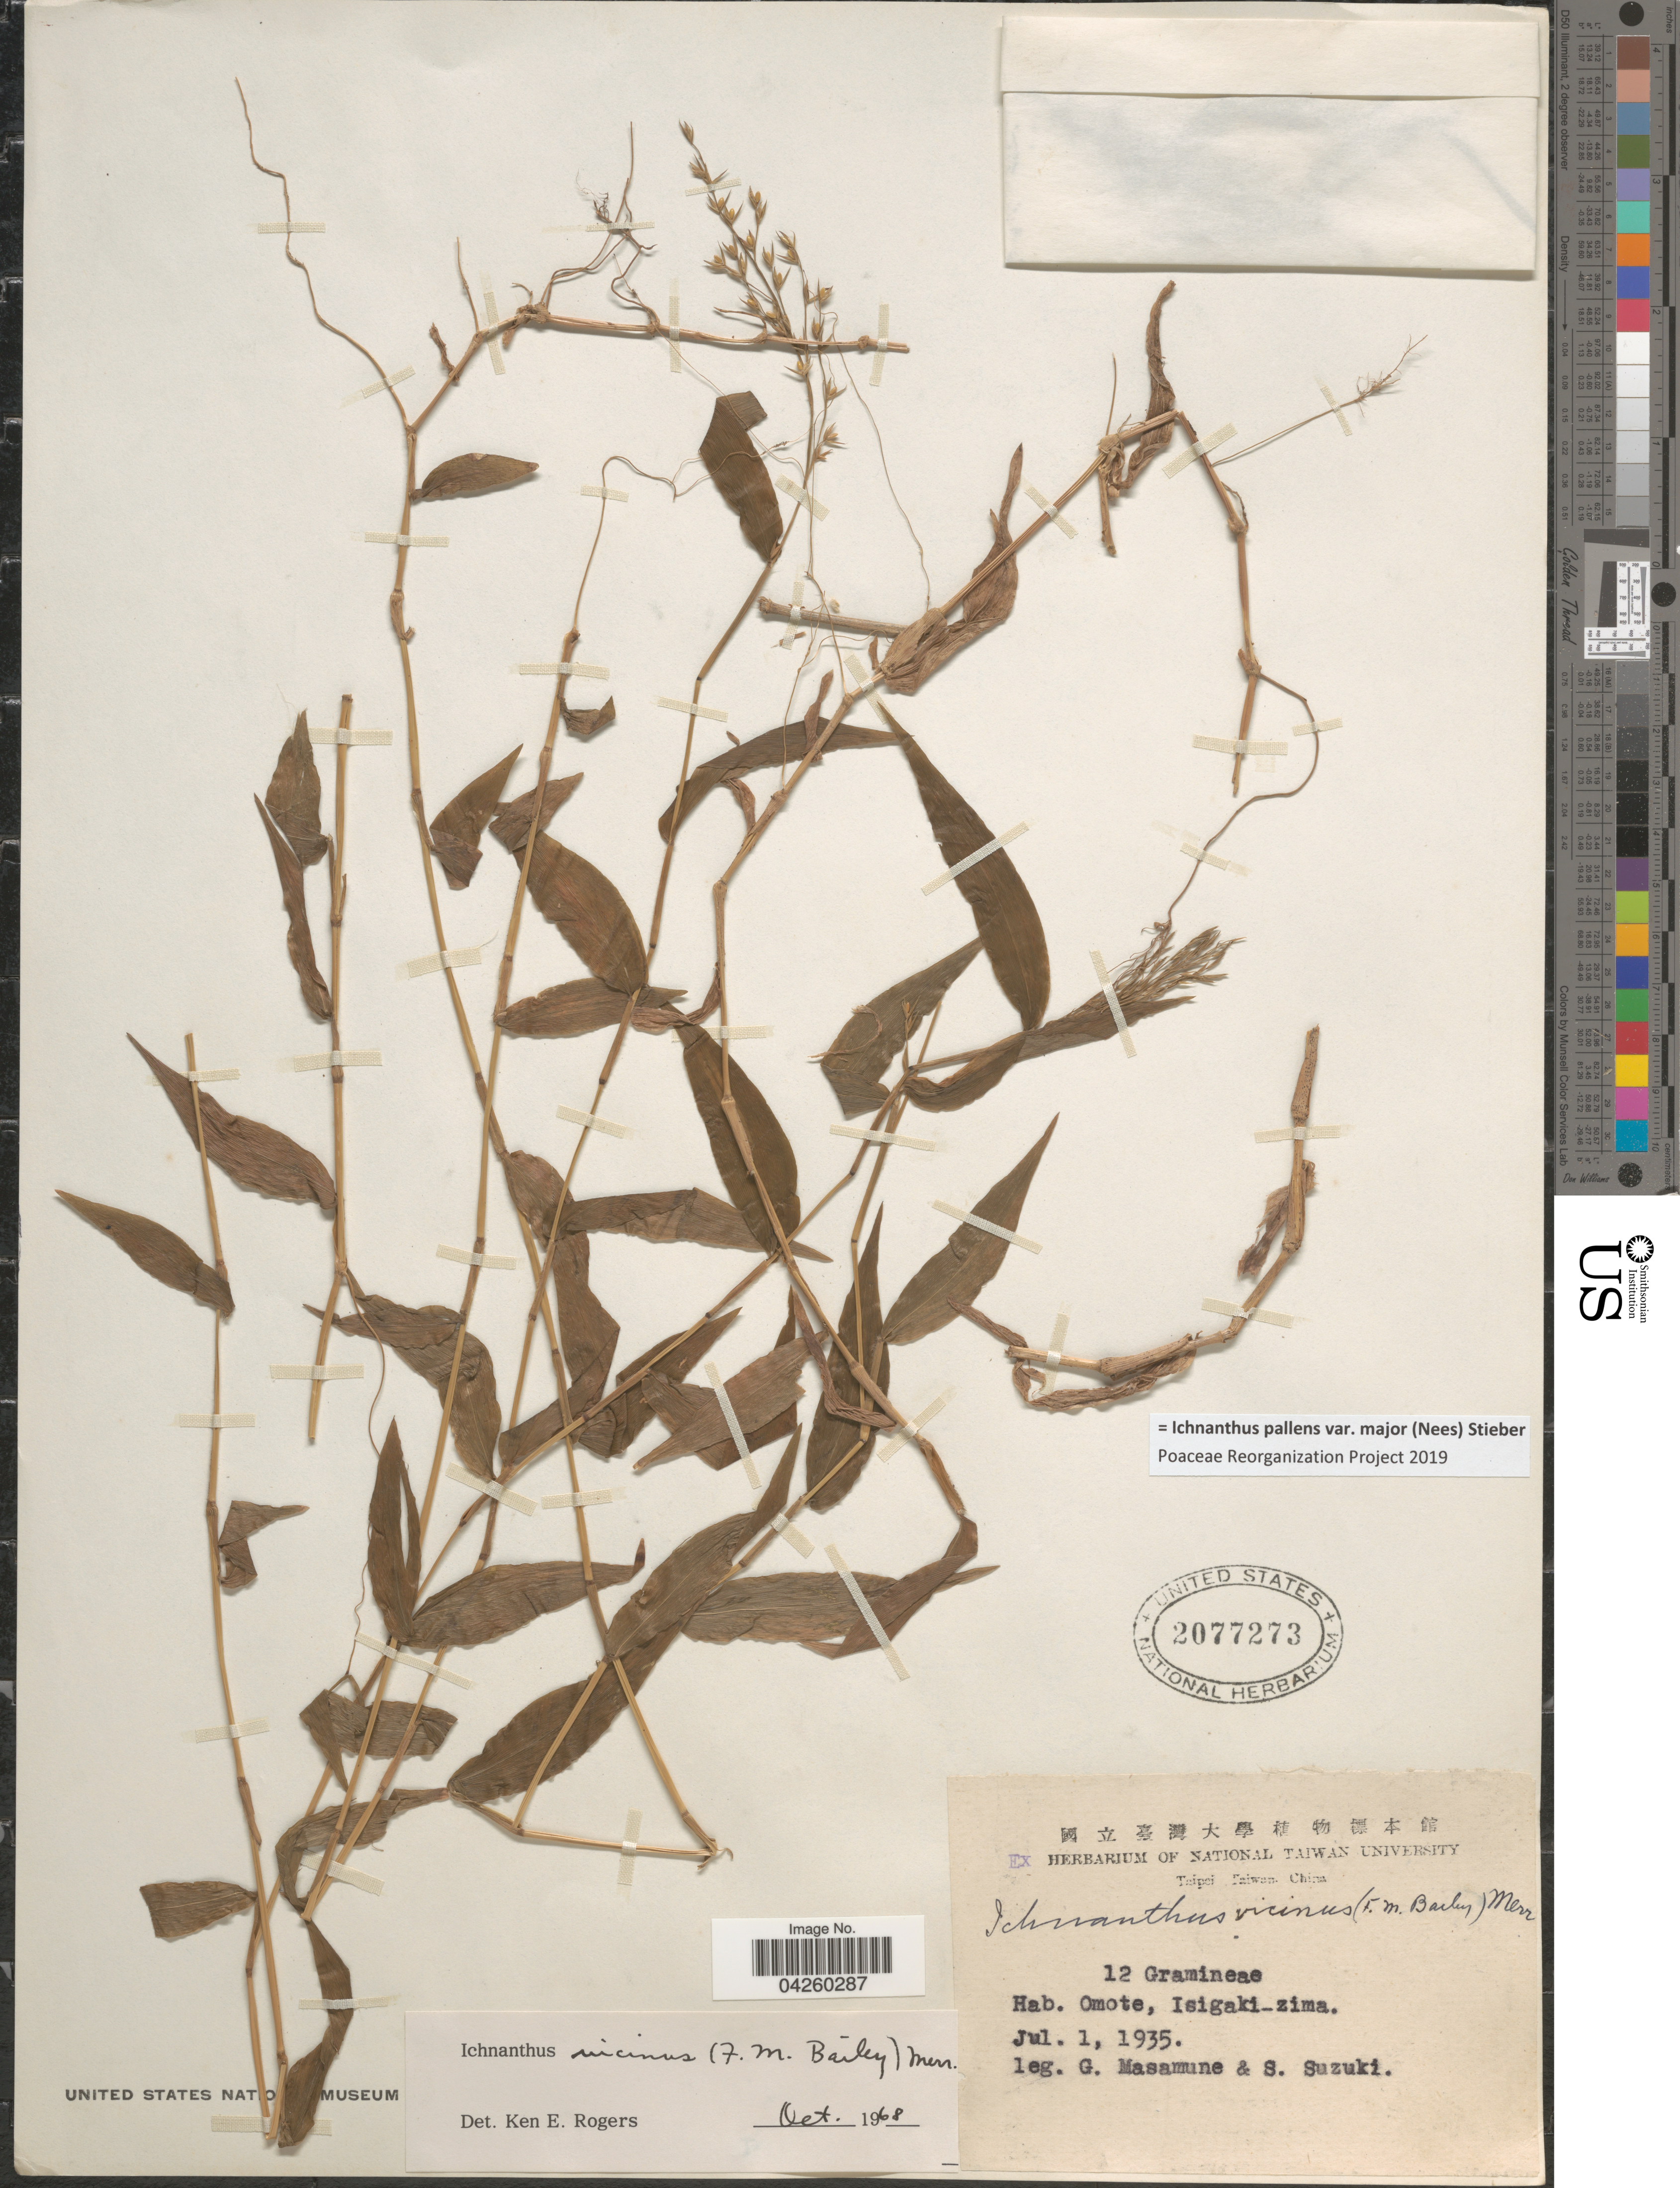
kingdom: Plantae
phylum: Tracheophyta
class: Liliopsida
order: Poales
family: Poaceae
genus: Ichnanthus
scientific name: Ichnanthus pallens var. major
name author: (Nees) Stieber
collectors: G. Masamune & S. Suzuki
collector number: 12?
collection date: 1935-07-01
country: Japan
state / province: Okinawa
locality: Omote, Isigaki-zima.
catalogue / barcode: US 2077273